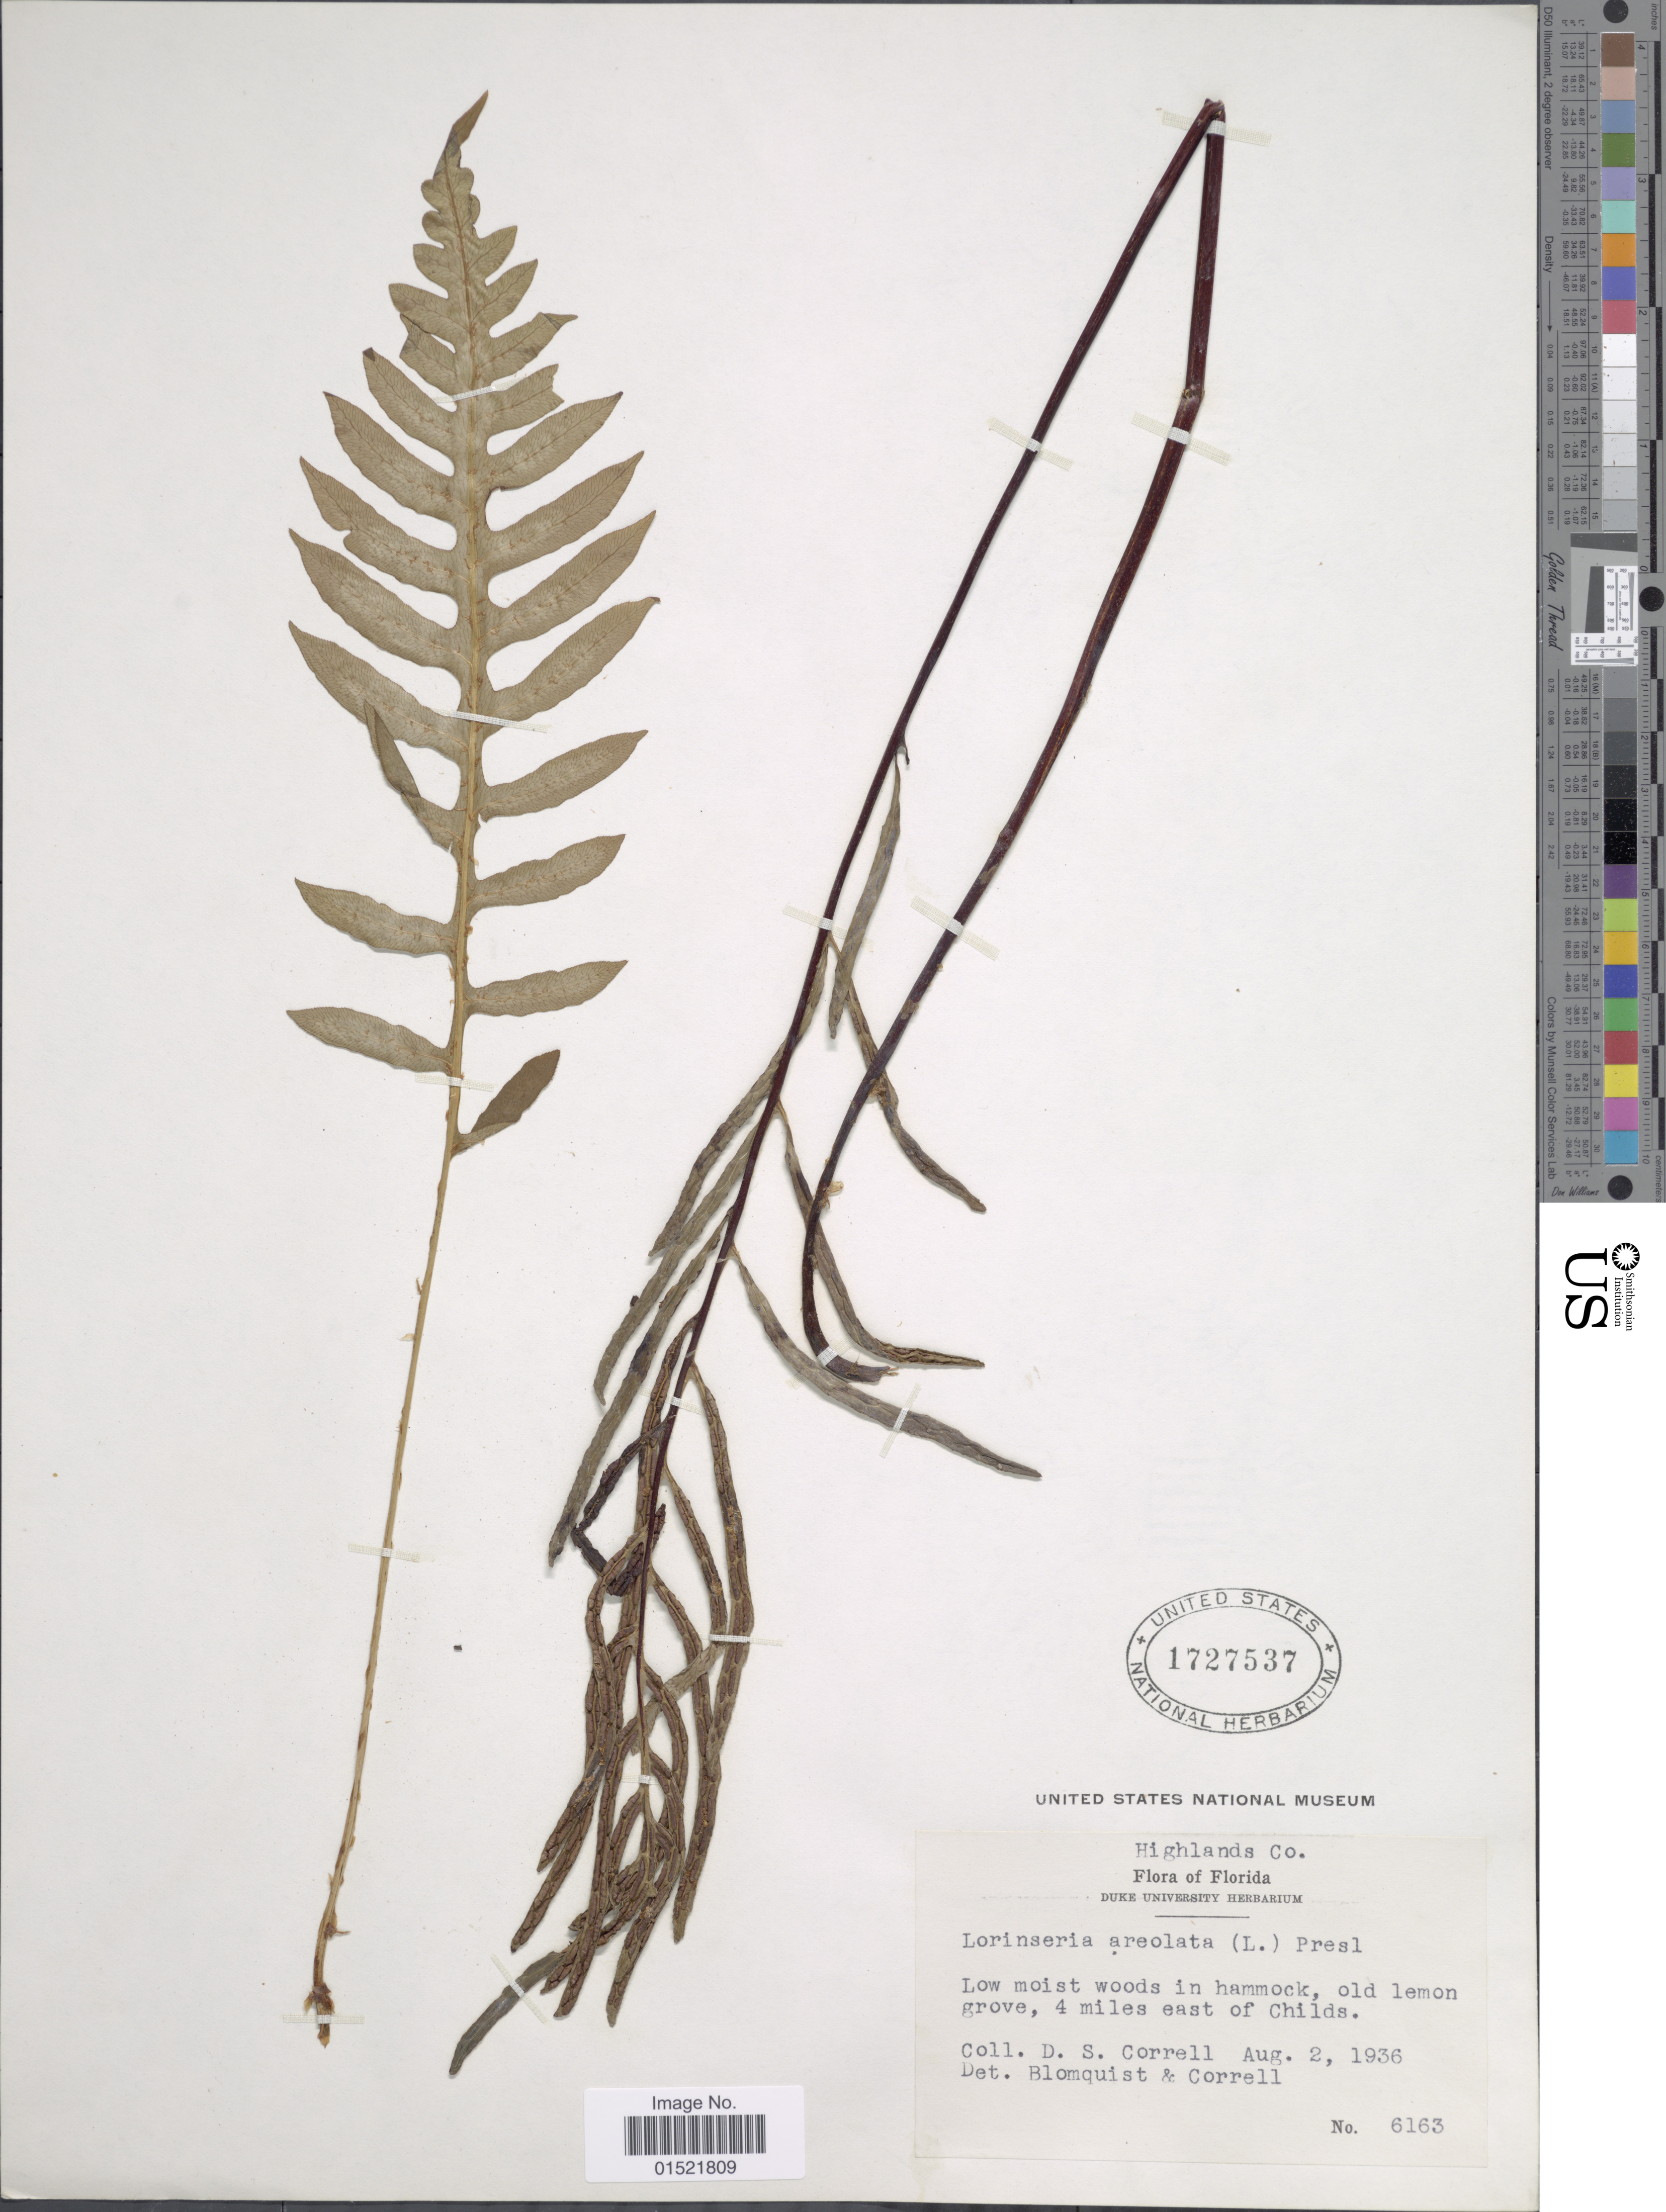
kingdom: Plantae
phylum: Tracheophyta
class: Polypodiopsida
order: Polypodiales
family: Blechnaceae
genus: Woodwardia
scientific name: Woodwardia areolata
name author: (L.) T. Moore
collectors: D. S. Correll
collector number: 6163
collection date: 1936-08-02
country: United States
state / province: Florida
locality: Highlands Co., 4 miles east of Childs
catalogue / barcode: US 1727537